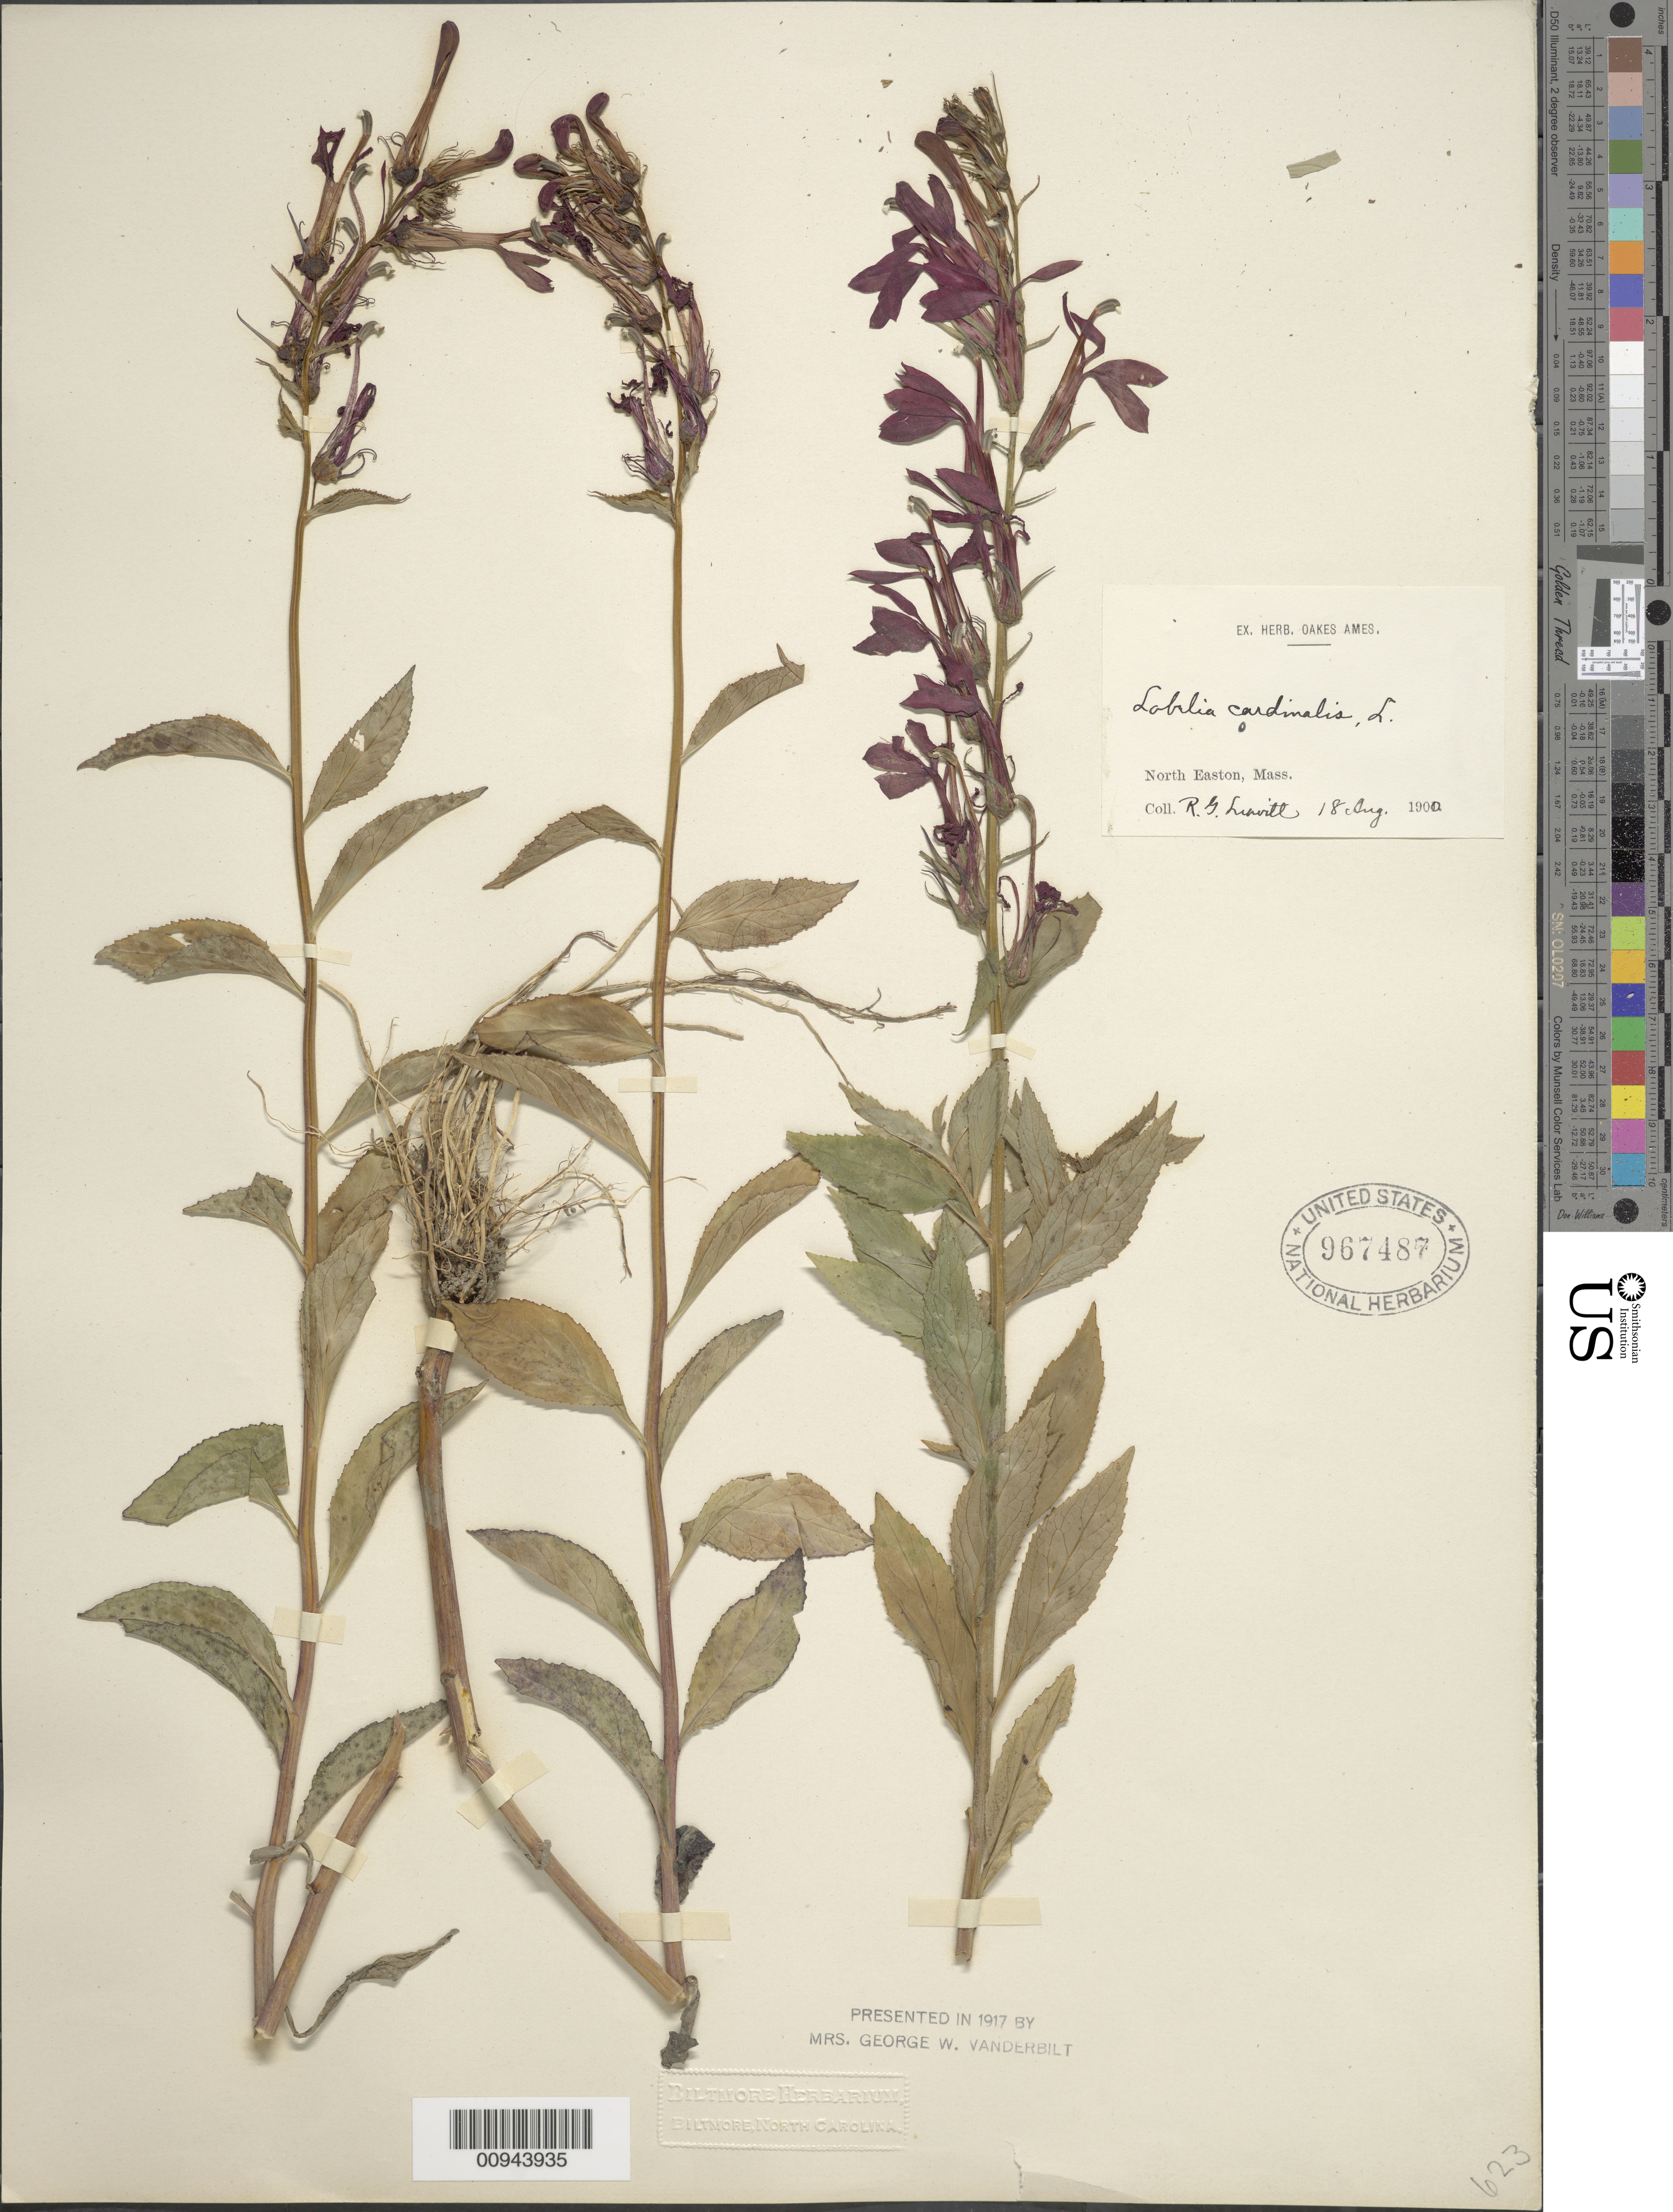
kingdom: Plantae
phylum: Tracheophyta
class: Magnoliopsida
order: Asterales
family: Campanulaceae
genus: Lobelia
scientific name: Lobelia cardinalis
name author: L.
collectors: R. Linvitt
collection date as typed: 18 Aug 1900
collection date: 1900-08-18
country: United States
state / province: Massachusetts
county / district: Bristol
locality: North Easton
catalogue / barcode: US 967487